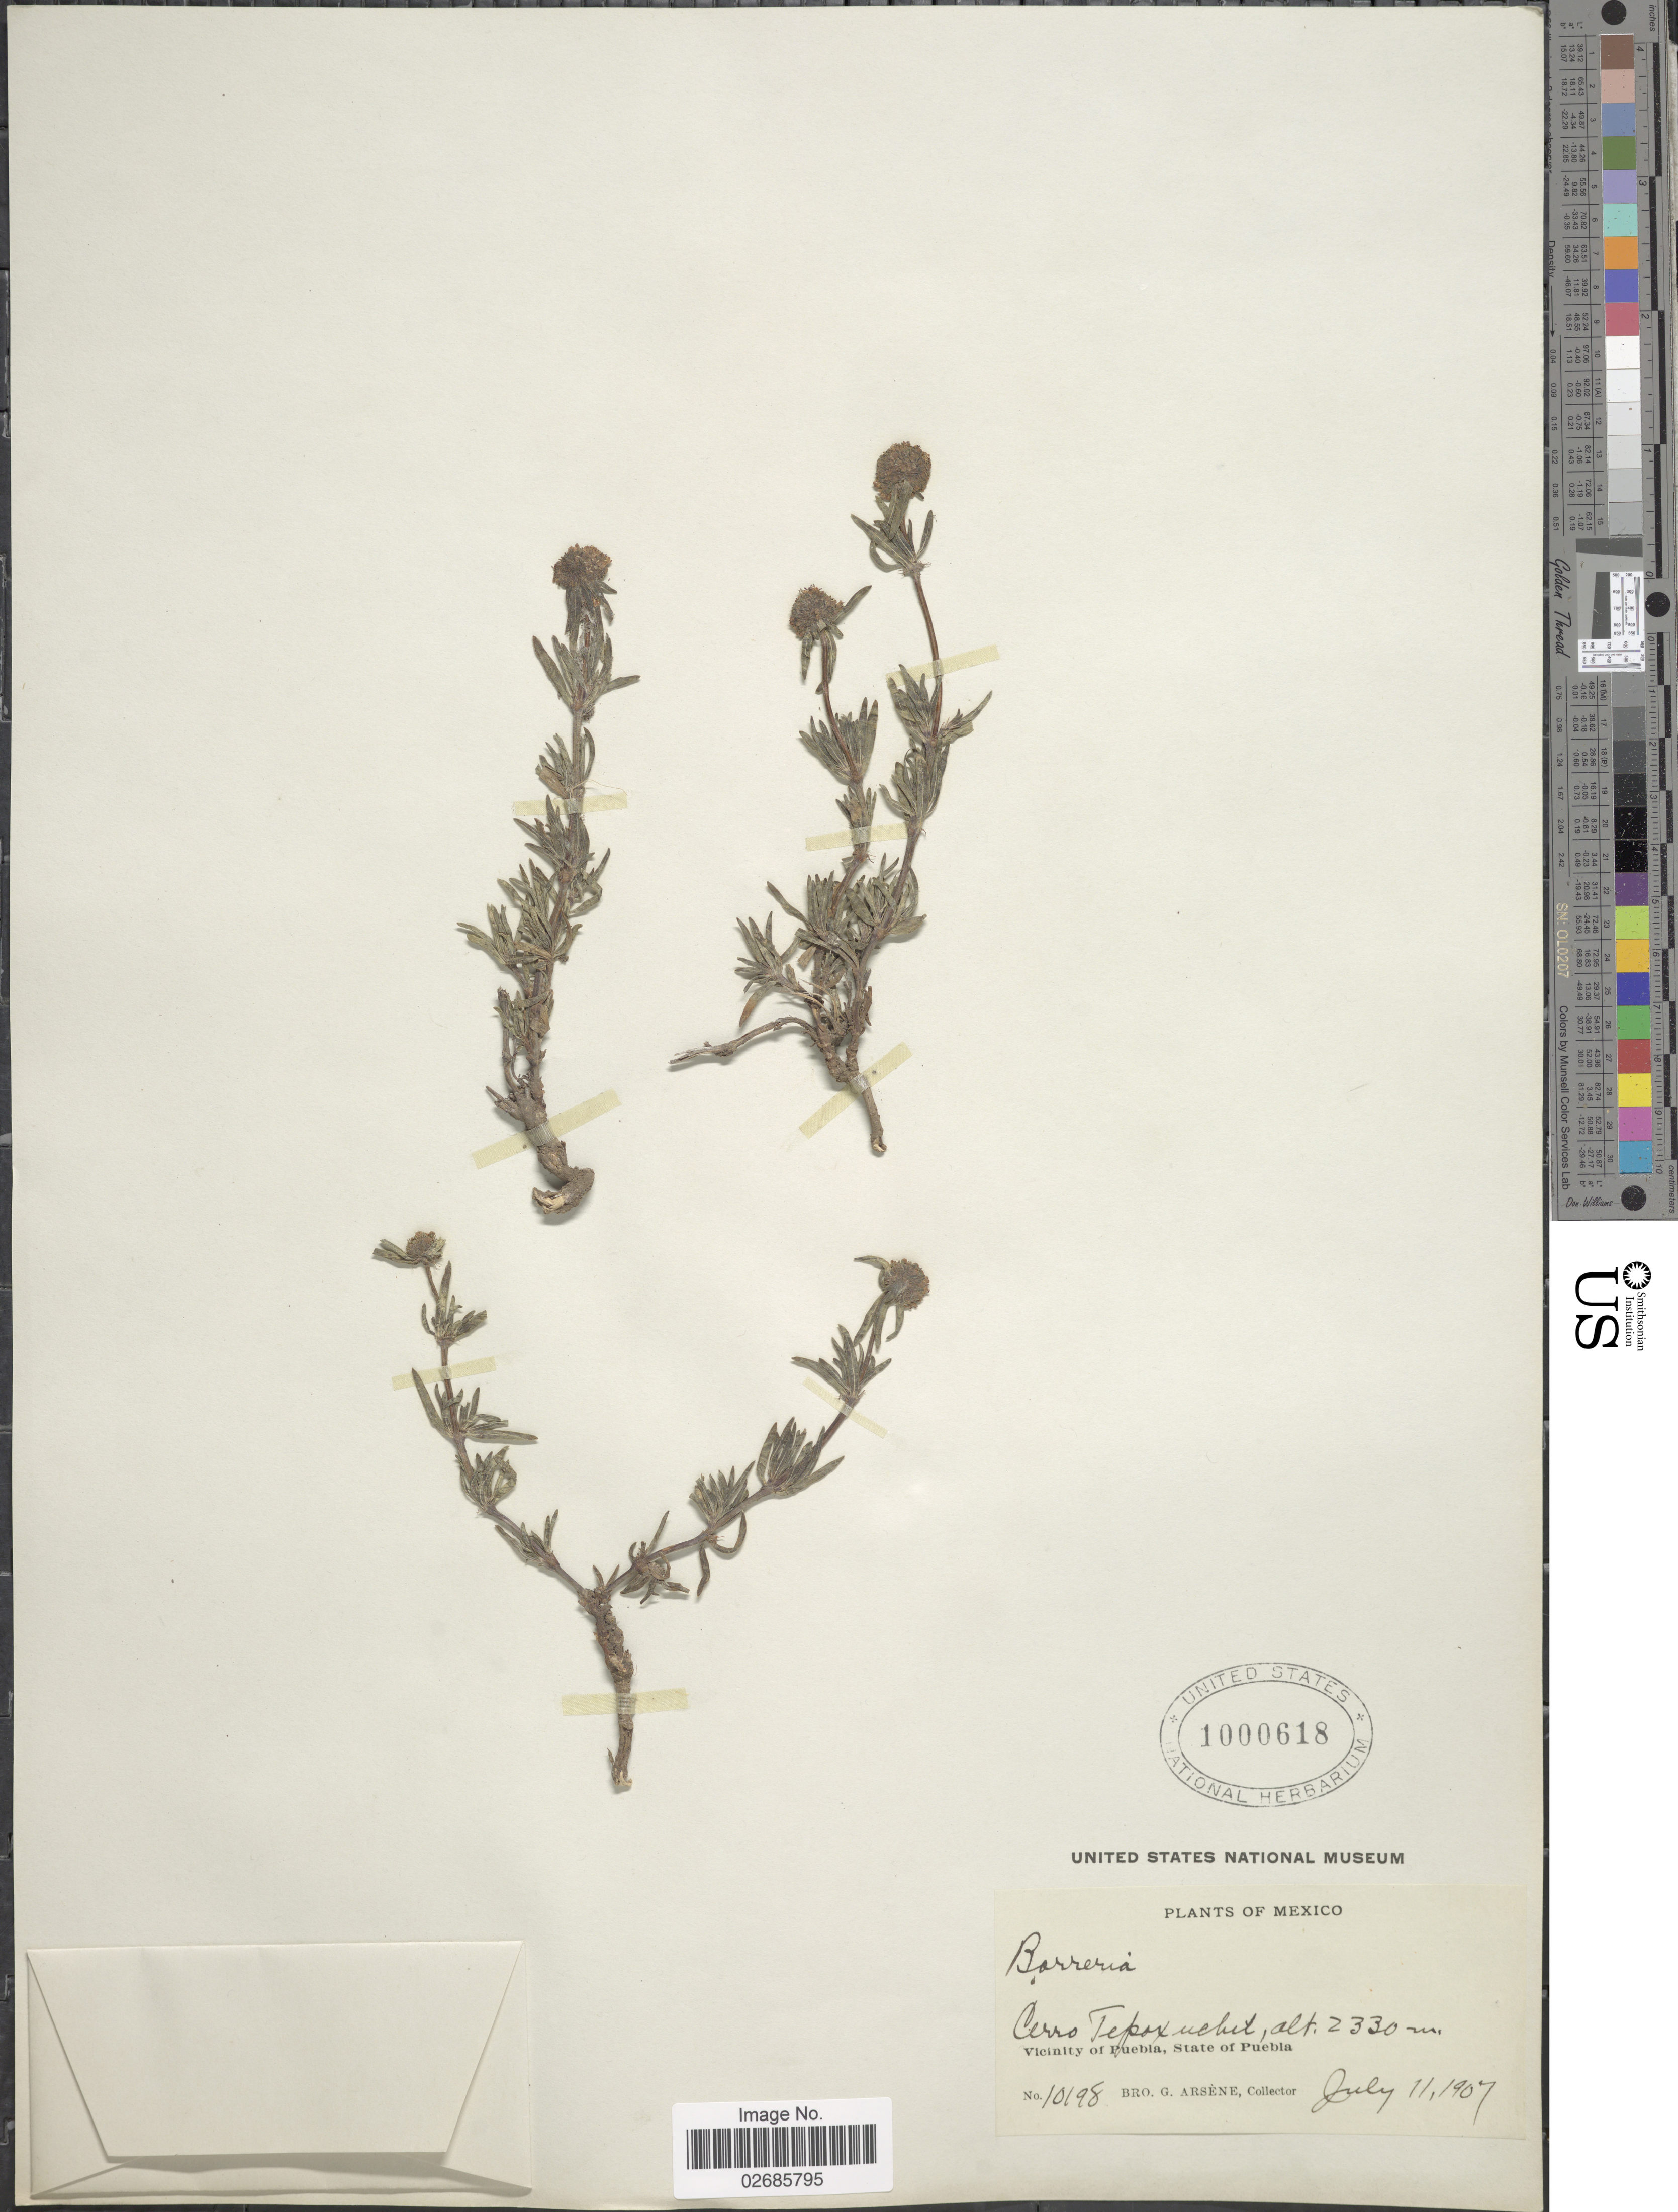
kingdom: Plantae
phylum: Tracheophyta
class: Magnoliopsida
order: Gentianales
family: Rubiaceae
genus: Borreria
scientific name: Borreria sp.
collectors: Bro. G. Arsène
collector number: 10198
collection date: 1907-07-11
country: Mexico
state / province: Puebla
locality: Cerro Tepoxuchil, Vicinity of Puebla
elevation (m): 2330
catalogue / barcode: US 1000618